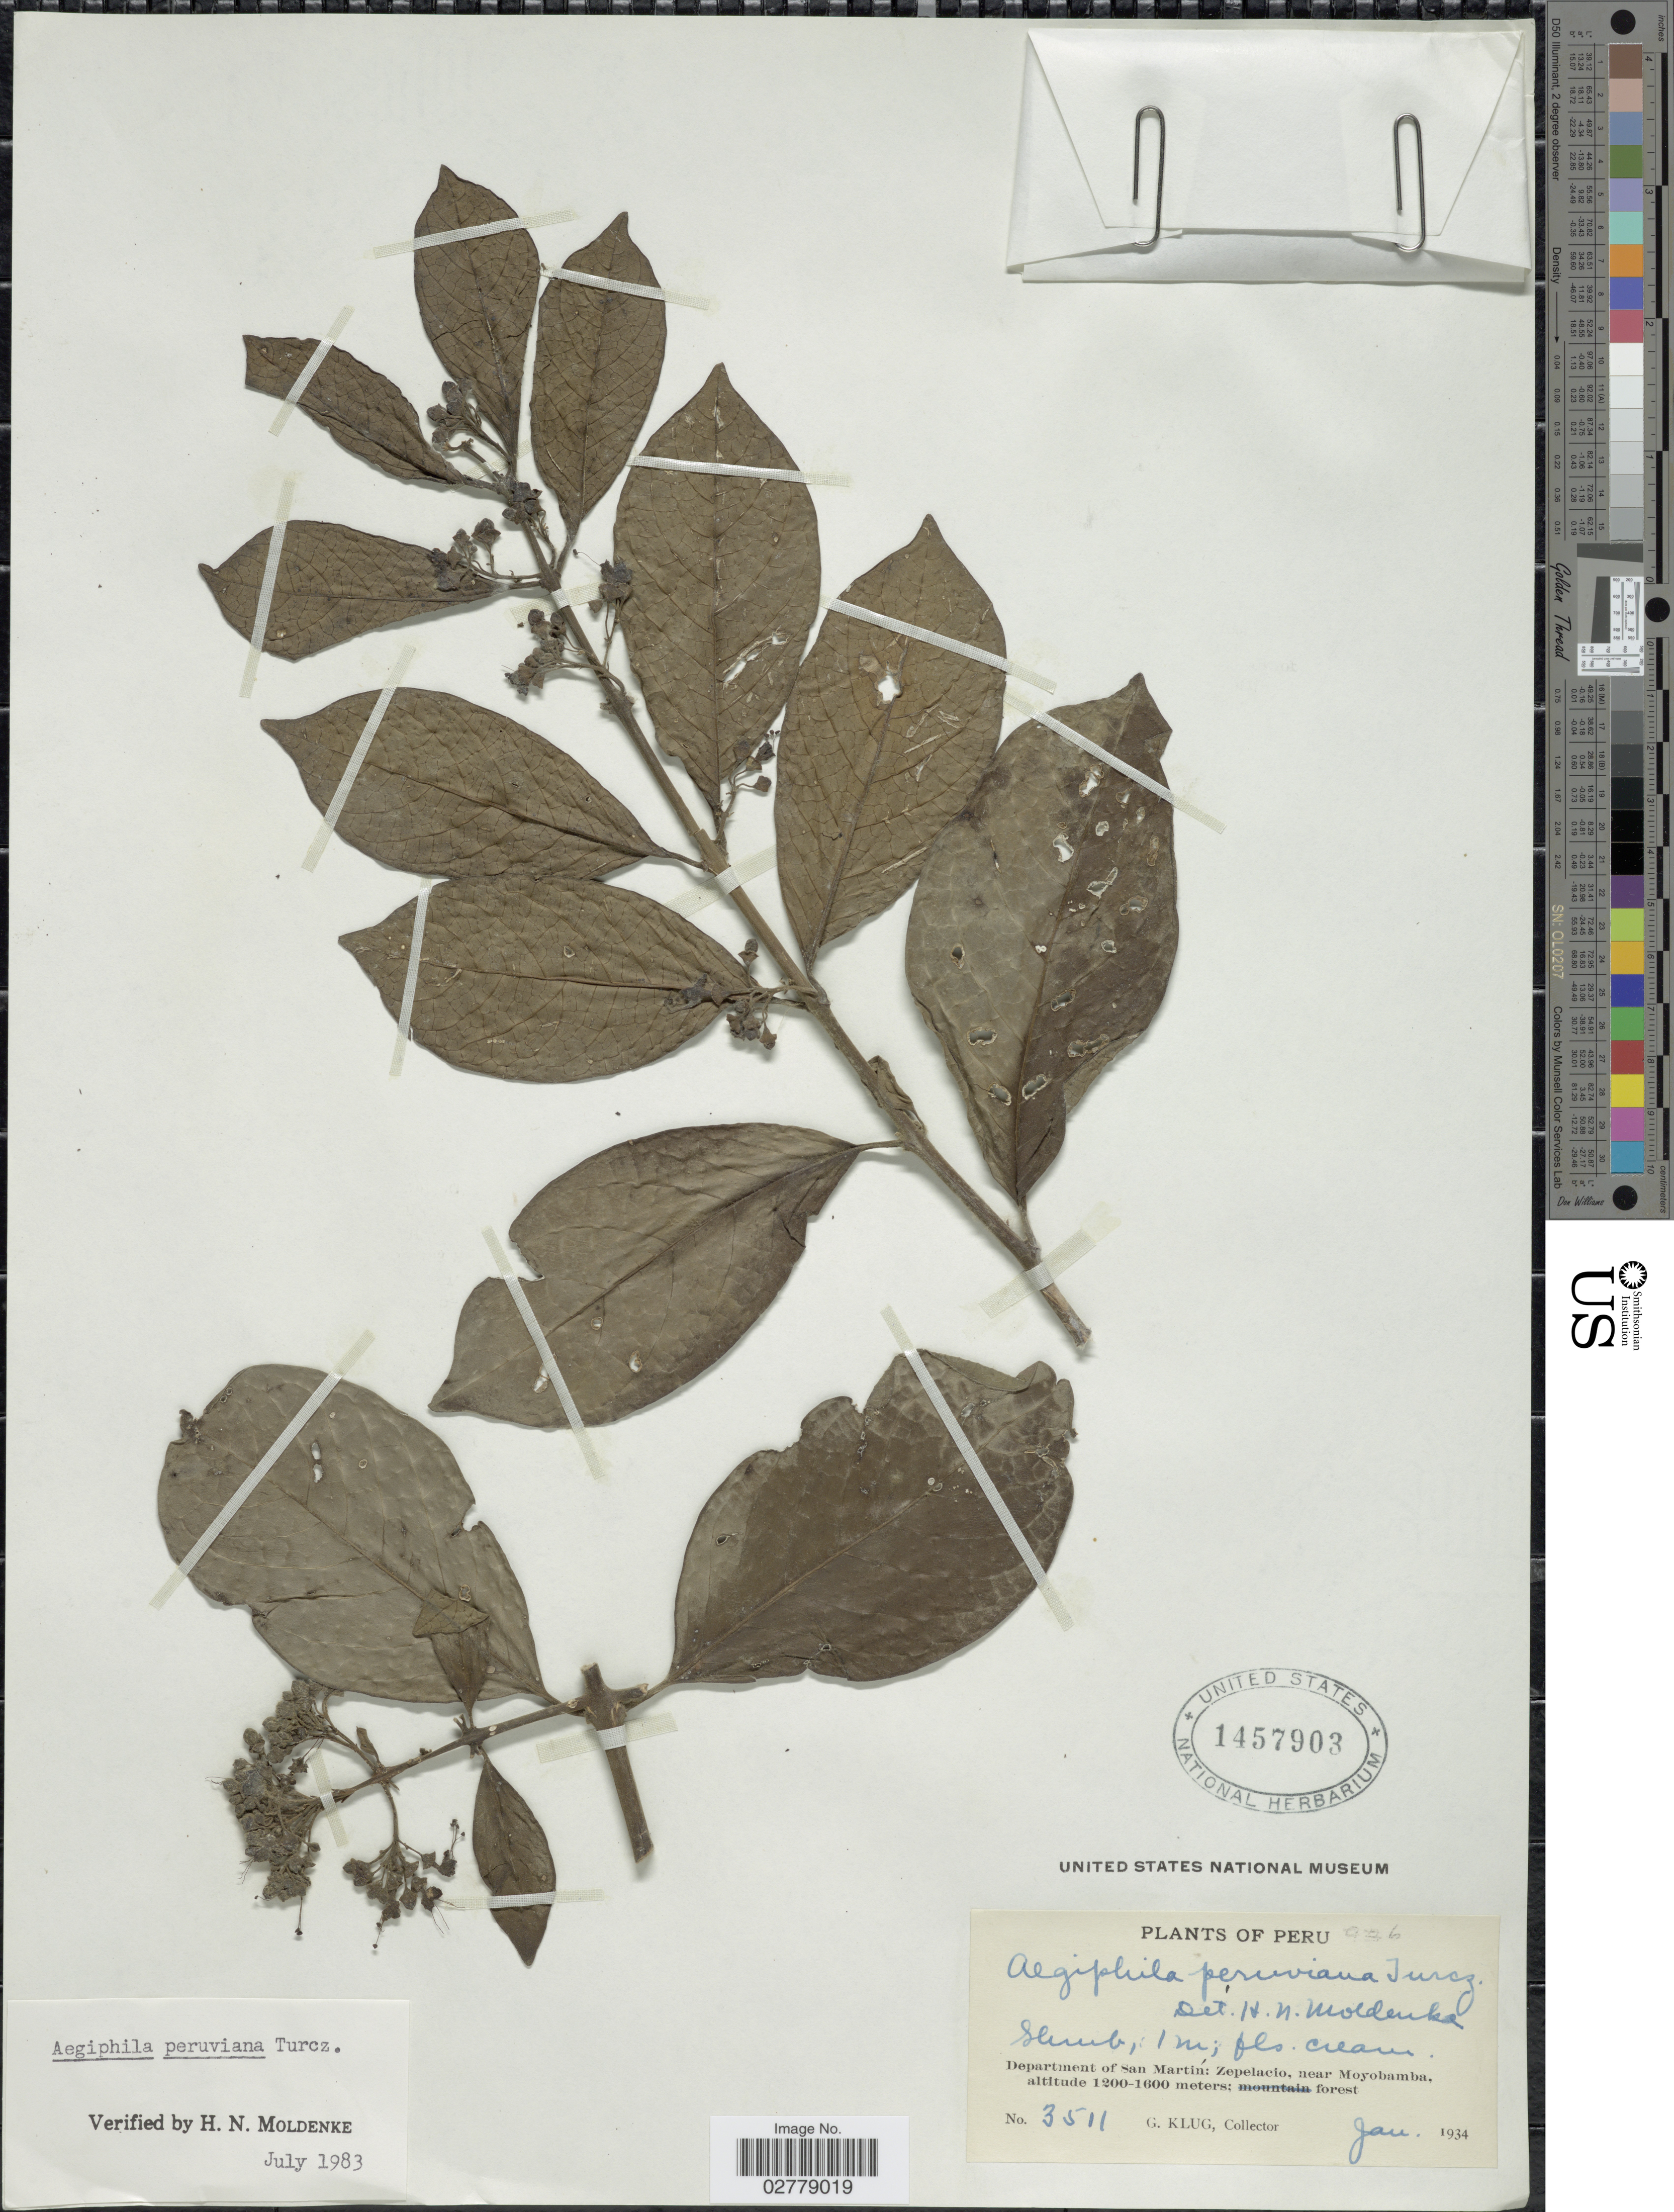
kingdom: Plantae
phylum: Tracheophyta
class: Magnoliopsida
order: Lamiales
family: Lamiaceae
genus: Aegiphila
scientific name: Aegiphila peruviana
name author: Turcz.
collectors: G. Klug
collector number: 3511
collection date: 1934-01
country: Peru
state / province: San Martín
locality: Department of San Martín: Zepelacio, near Moyobamba.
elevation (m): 1200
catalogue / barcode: US 1457903